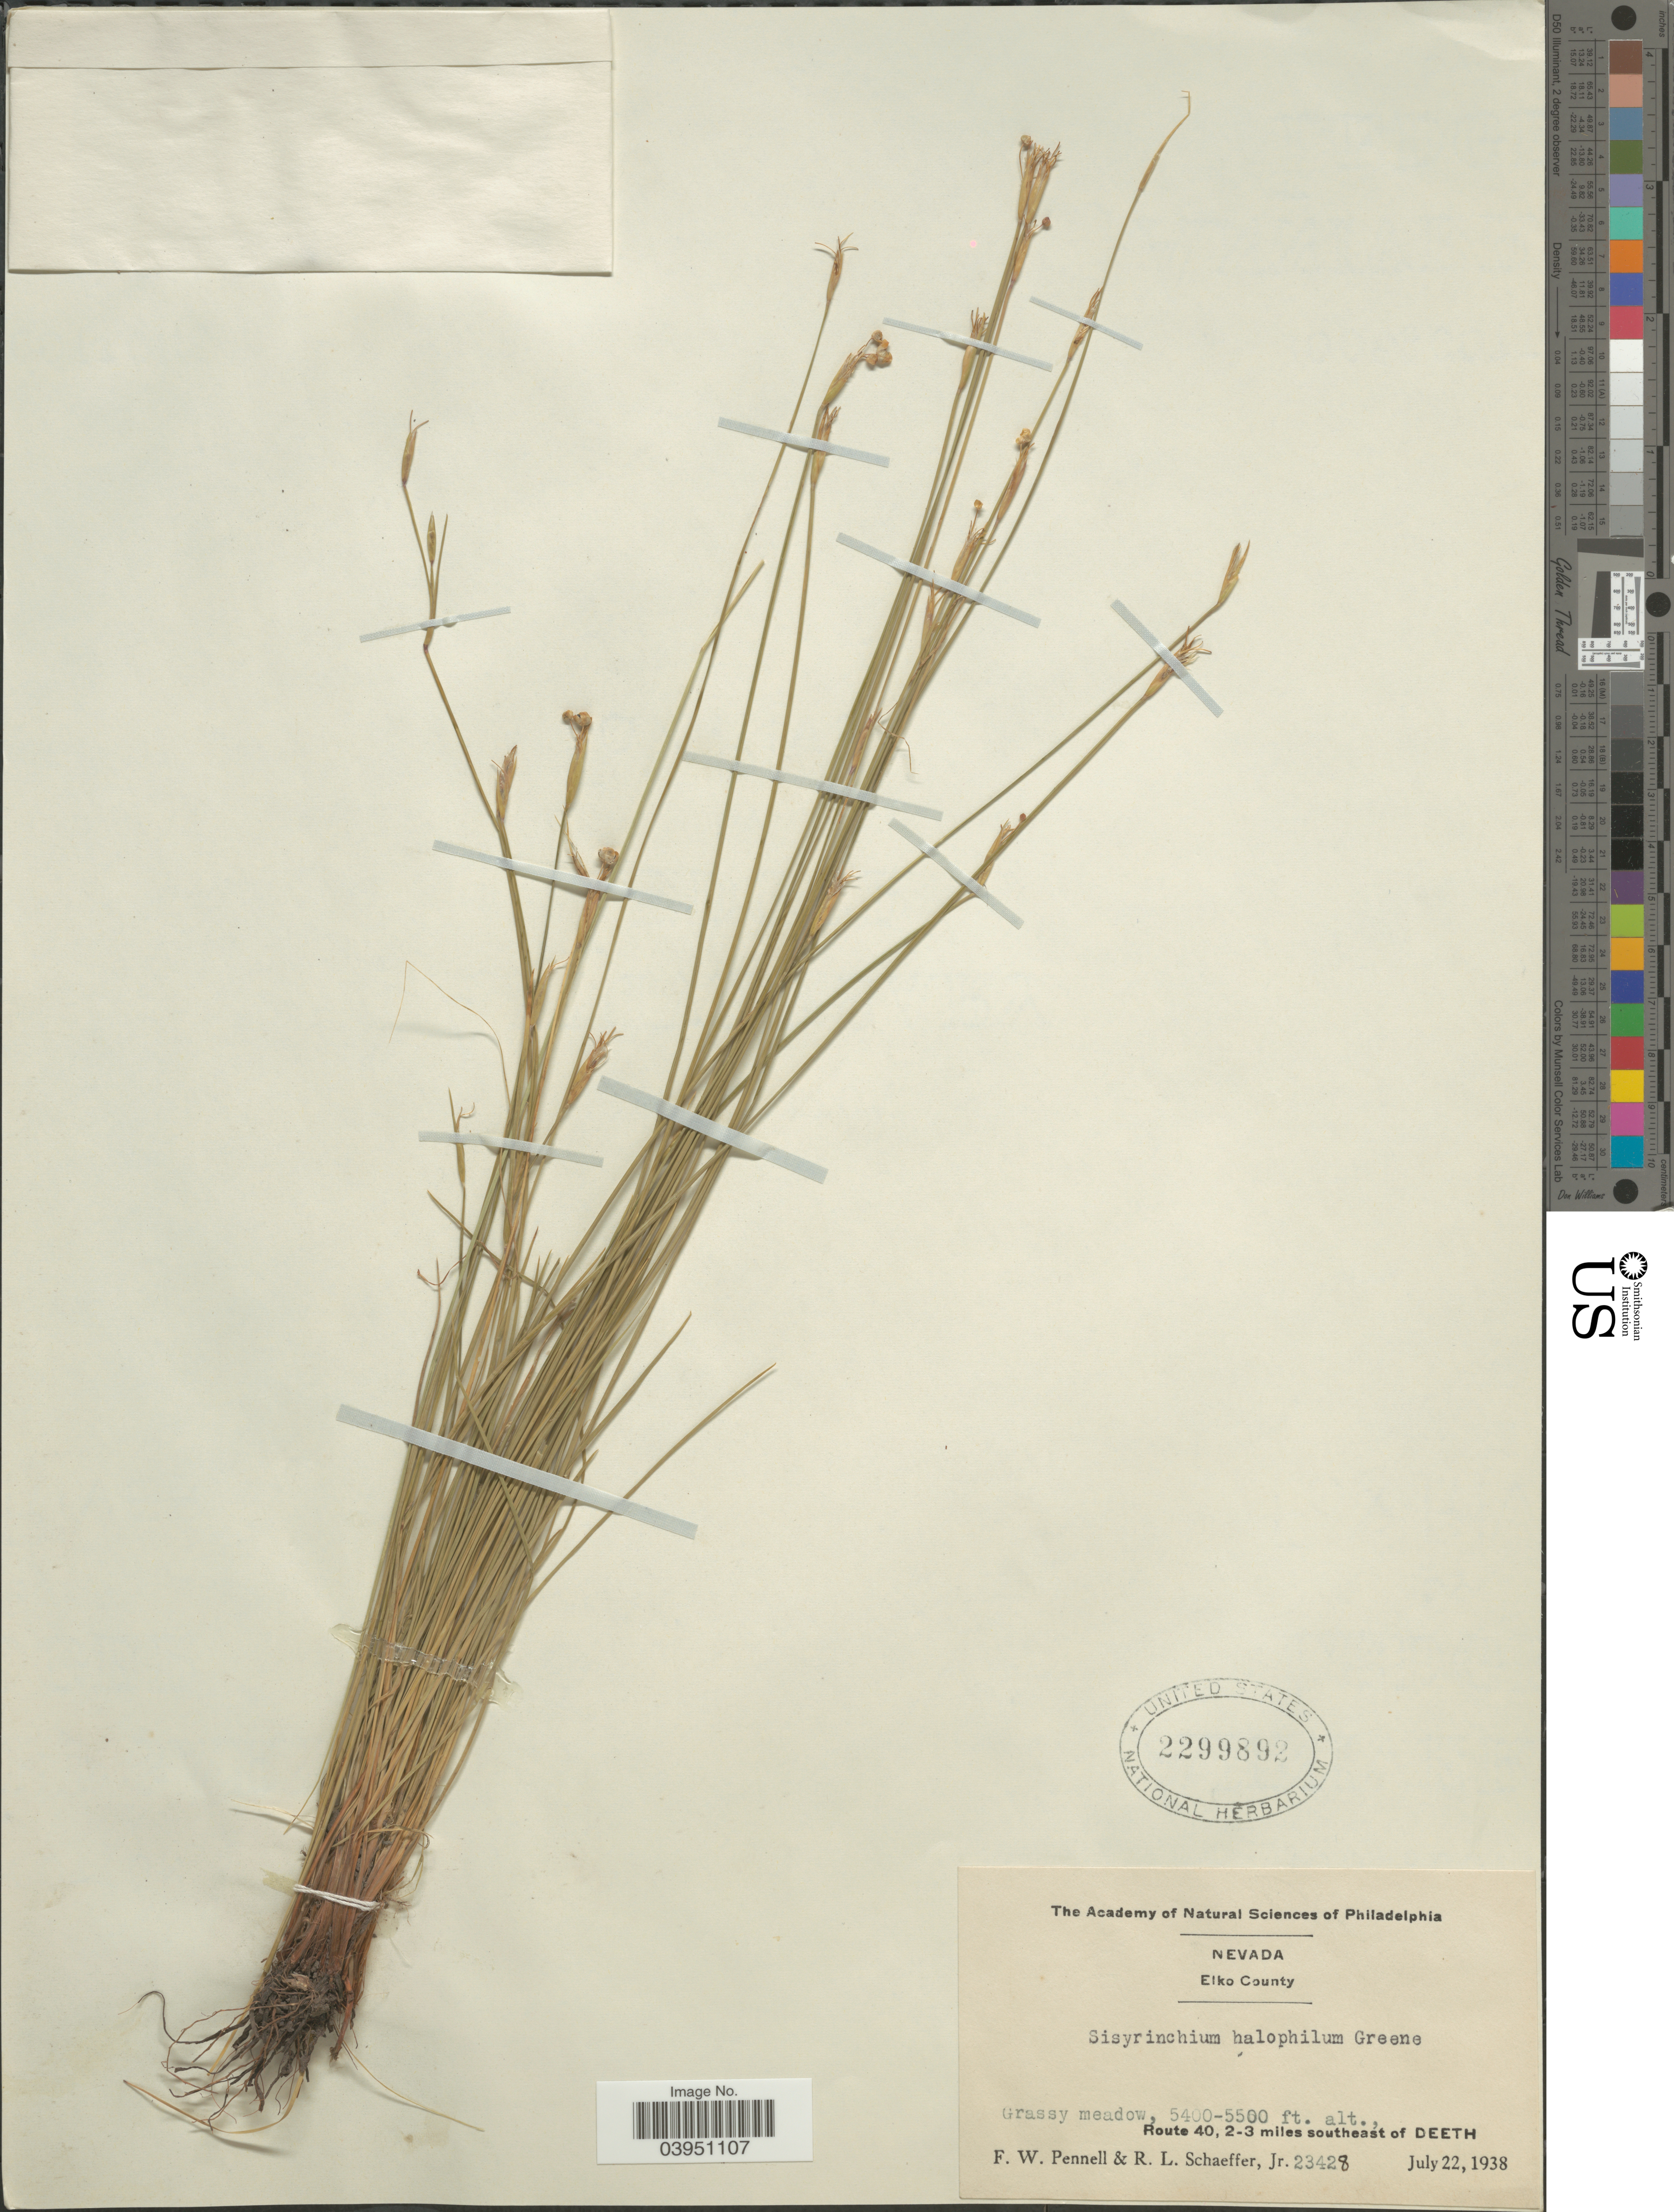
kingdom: Plantae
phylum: Tracheophyta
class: Liliopsida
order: Asparagales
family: Iridaceae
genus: Sisyrinchium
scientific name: Sisyrinchium halophilum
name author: Greene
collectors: F. W. Pennell & R. L. Schaeffer Jr.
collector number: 23428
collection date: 1938-07-22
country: United States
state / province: Nevada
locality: Elko County. Grassy meadow. Route 40, 2-3 miles southeast of Deeth.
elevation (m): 1646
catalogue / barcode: US 2299892